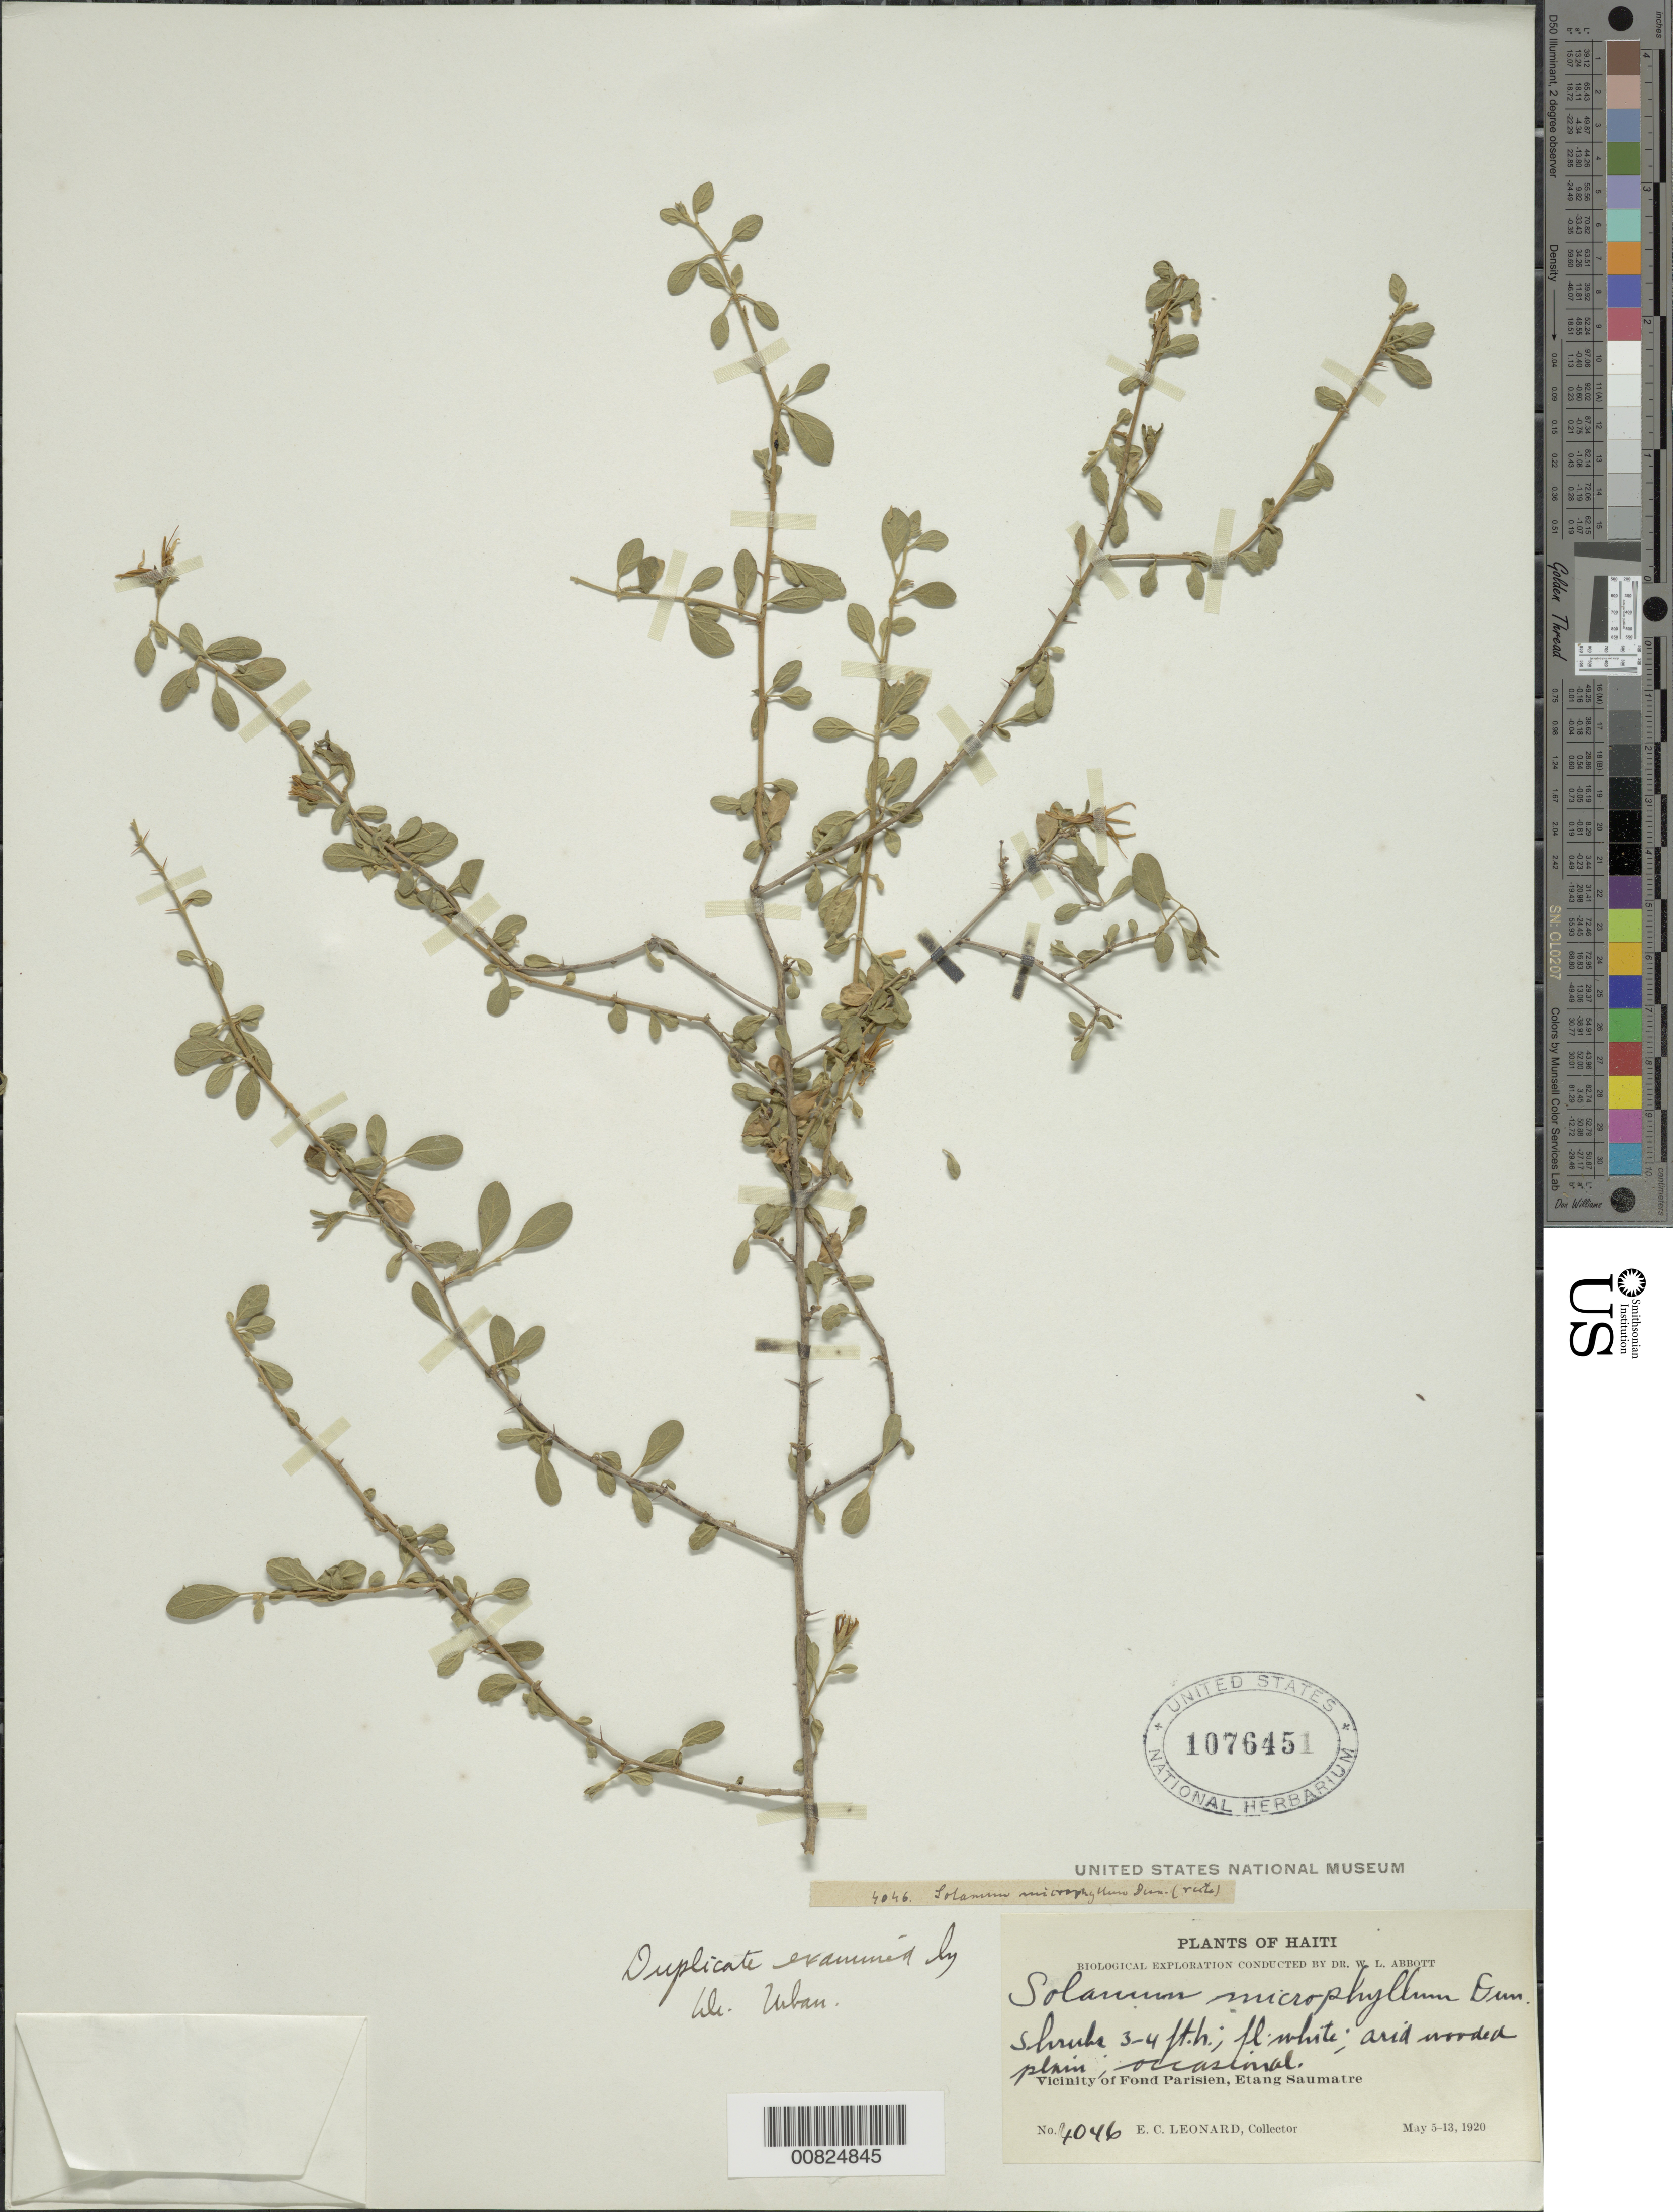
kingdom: Plantae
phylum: Tracheophyta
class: Magnoliopsida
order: Solanales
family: Solanaceae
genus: Solanum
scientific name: Solanum microphyllum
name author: Hawkes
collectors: E. C. Leonard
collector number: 4046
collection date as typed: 05 May 1920 to 13 May 1920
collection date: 1920-05-05/1920-05-13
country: Haiti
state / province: Ouest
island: Hispaniola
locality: Vicinity of Fond Parisien, Etang Saumatre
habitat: Arid wooded plain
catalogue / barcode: US 1076451